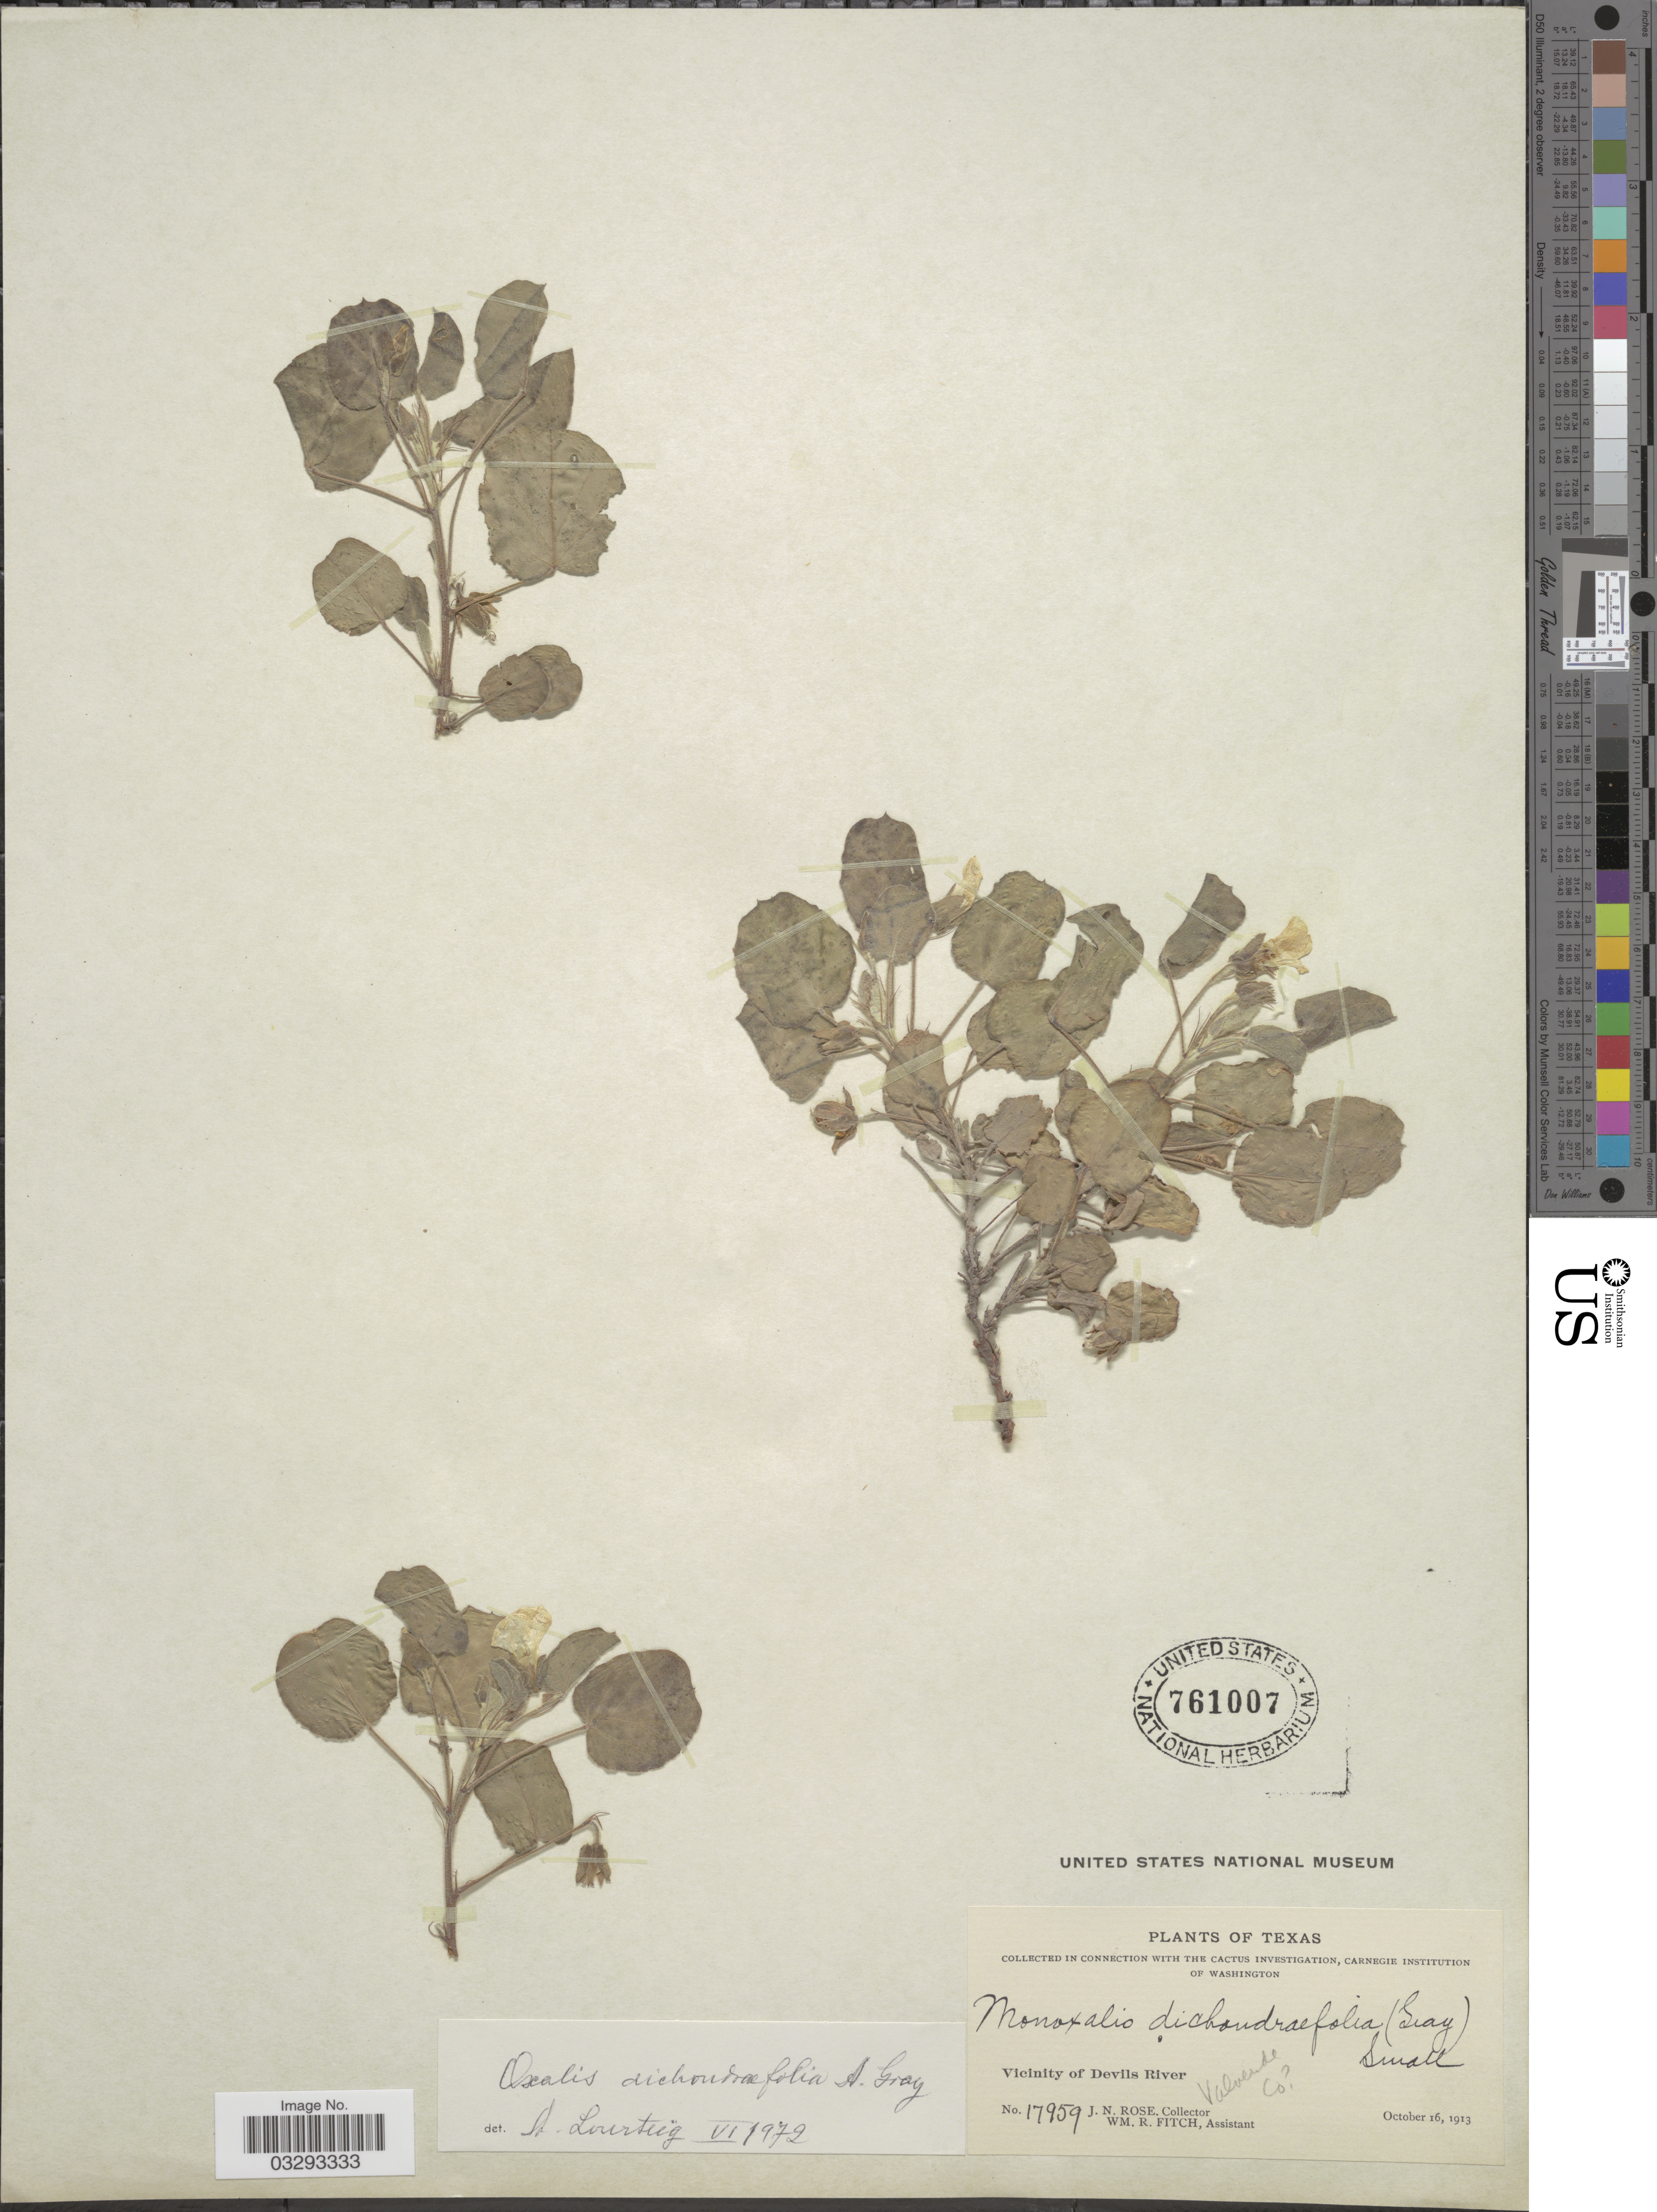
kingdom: Plantae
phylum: Tracheophyta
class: Magnoliopsida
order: Oxalidales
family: Oxalidaceae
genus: Oxalis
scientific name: Oxalis dichondraefolia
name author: A. Gray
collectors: J. N. Rose & W. R. Fitch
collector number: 17959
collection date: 1913-10-16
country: United States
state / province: Texas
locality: Vicinity of Devils River. Valvende Co.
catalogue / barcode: US 761007